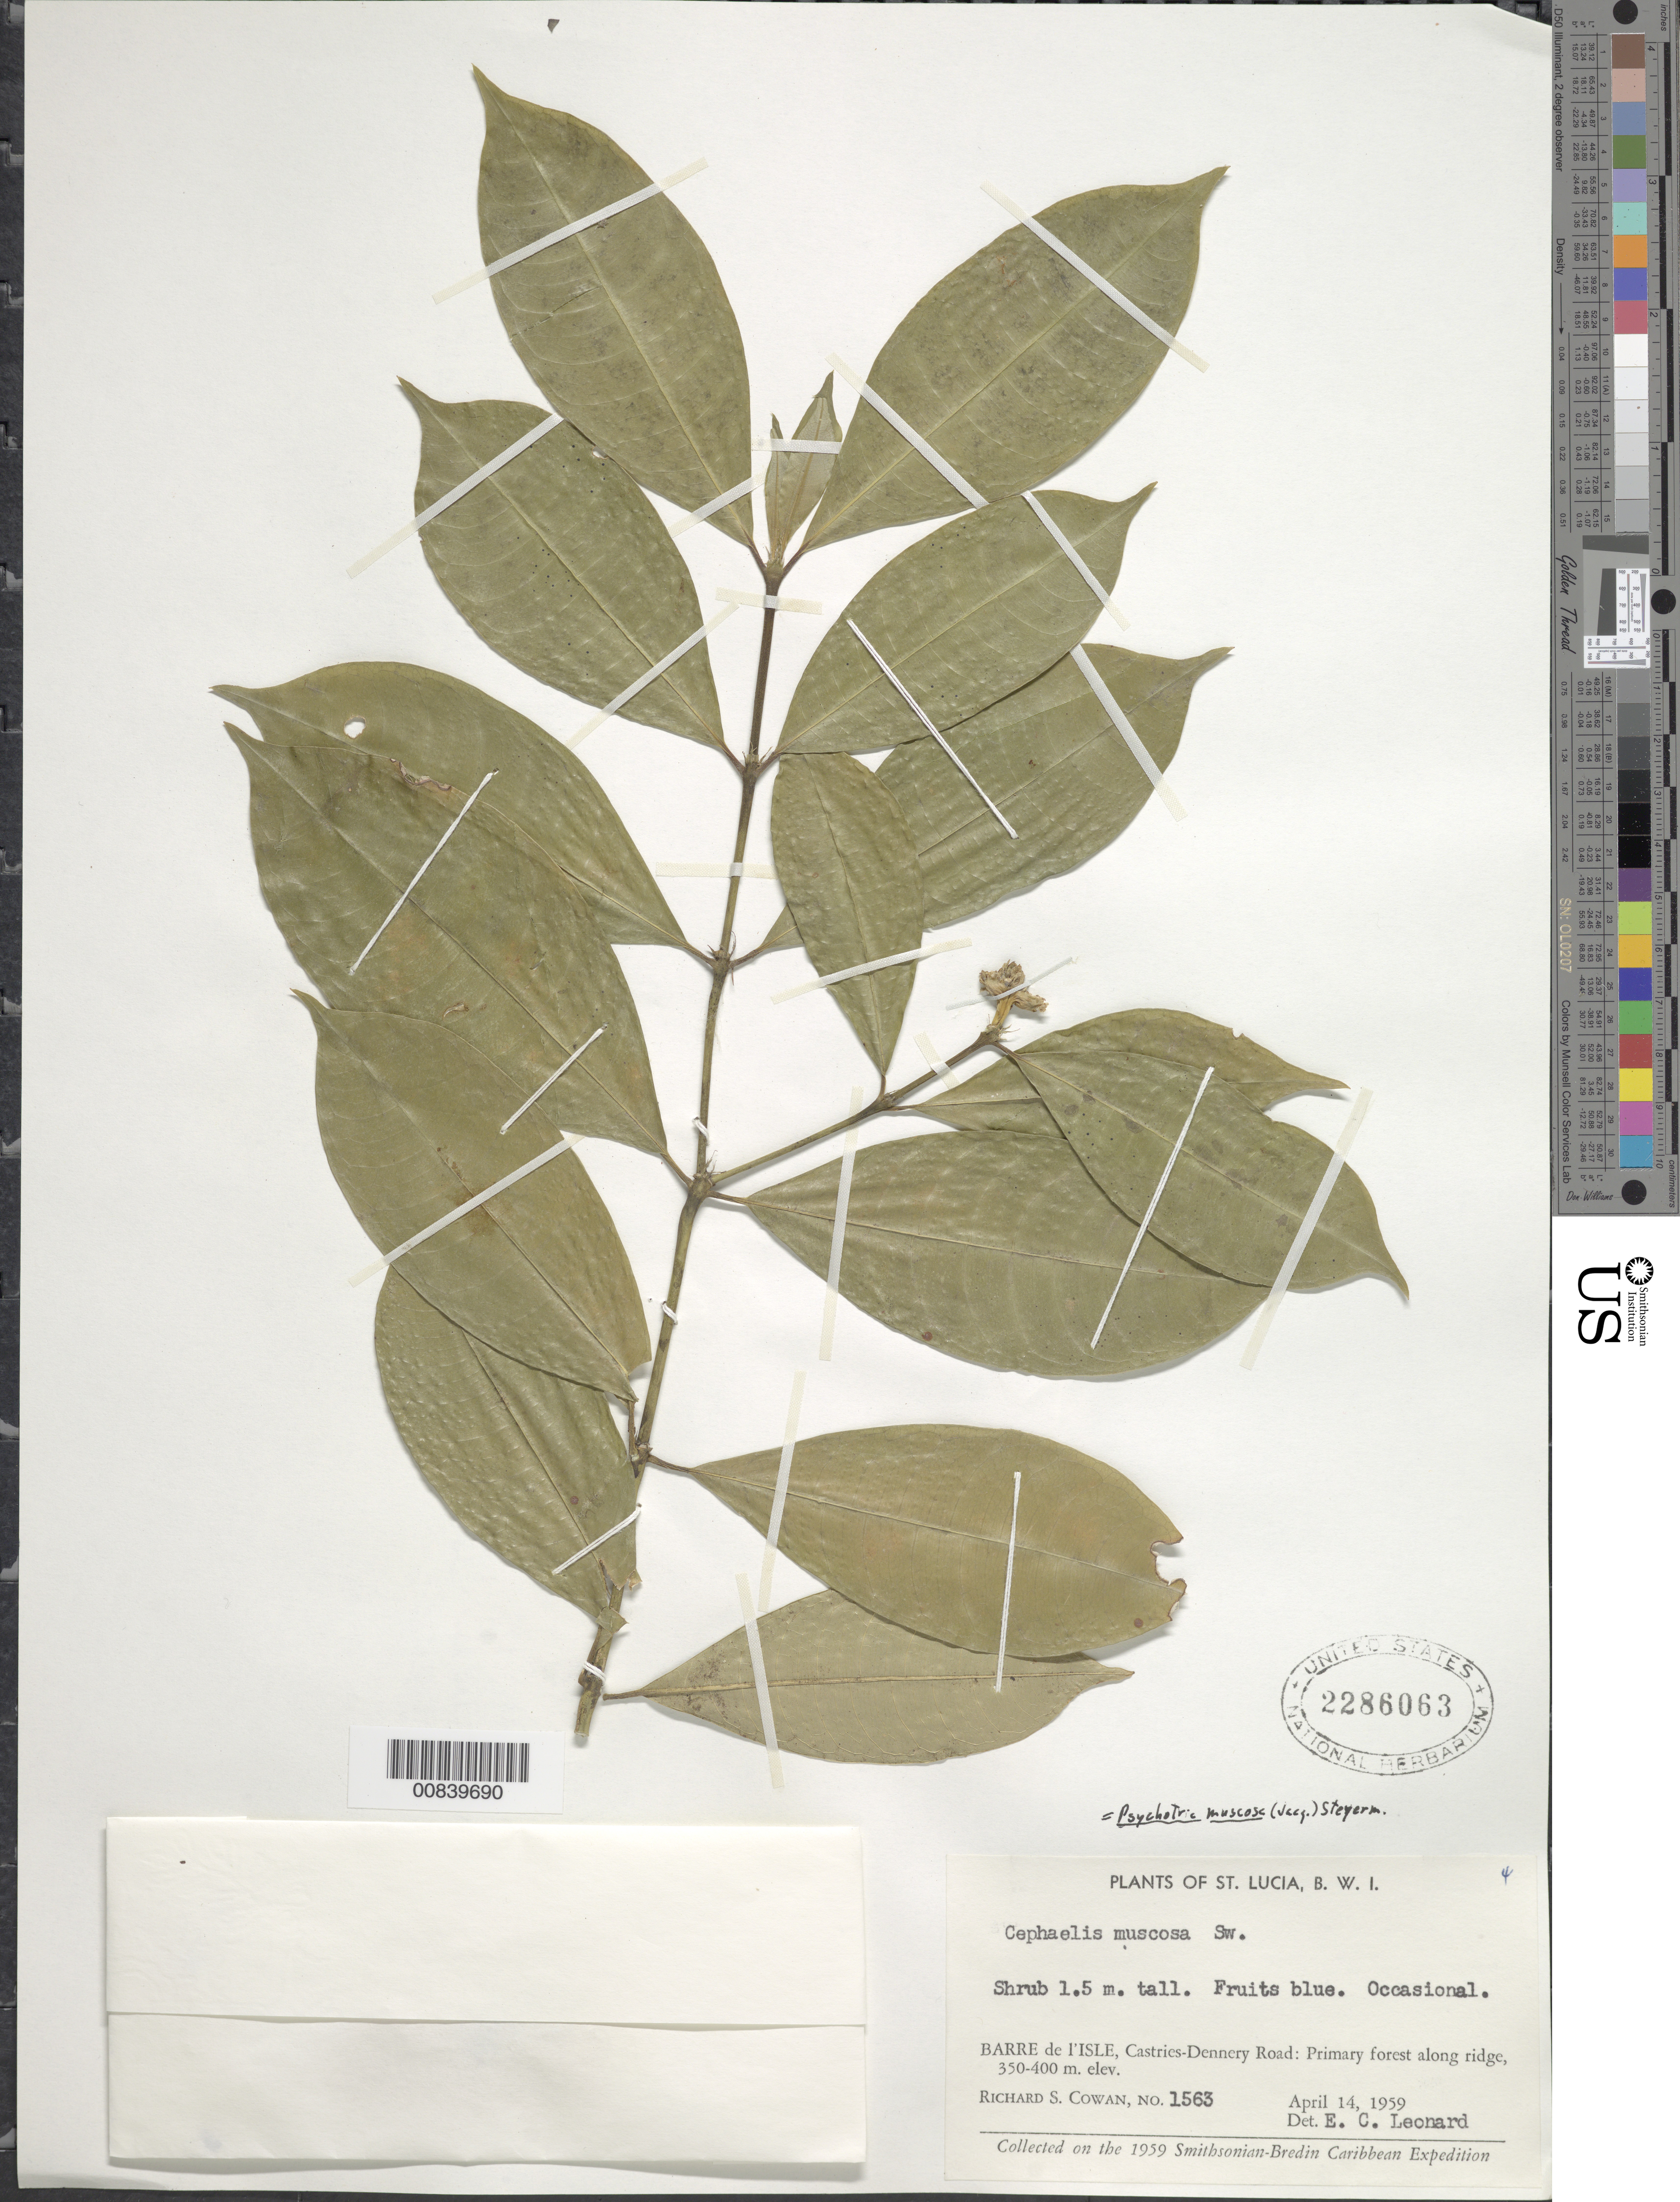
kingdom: Plantae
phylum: Tracheophyta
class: Magnoliopsida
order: Gentianales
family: Rubiaceae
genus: Psychotria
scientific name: Psychotria mucosa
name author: (Jacq.) Steyerm.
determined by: Leonard, Emery C., (US)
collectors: R. S. Cowan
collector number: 1563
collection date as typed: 14 Apr 1959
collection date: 1959-04-14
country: St. Lucia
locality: Barre de l'Isle, Castries-Dennery Road. Along ridge.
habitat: Primary forest along ridge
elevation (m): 350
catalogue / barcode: US 2286063